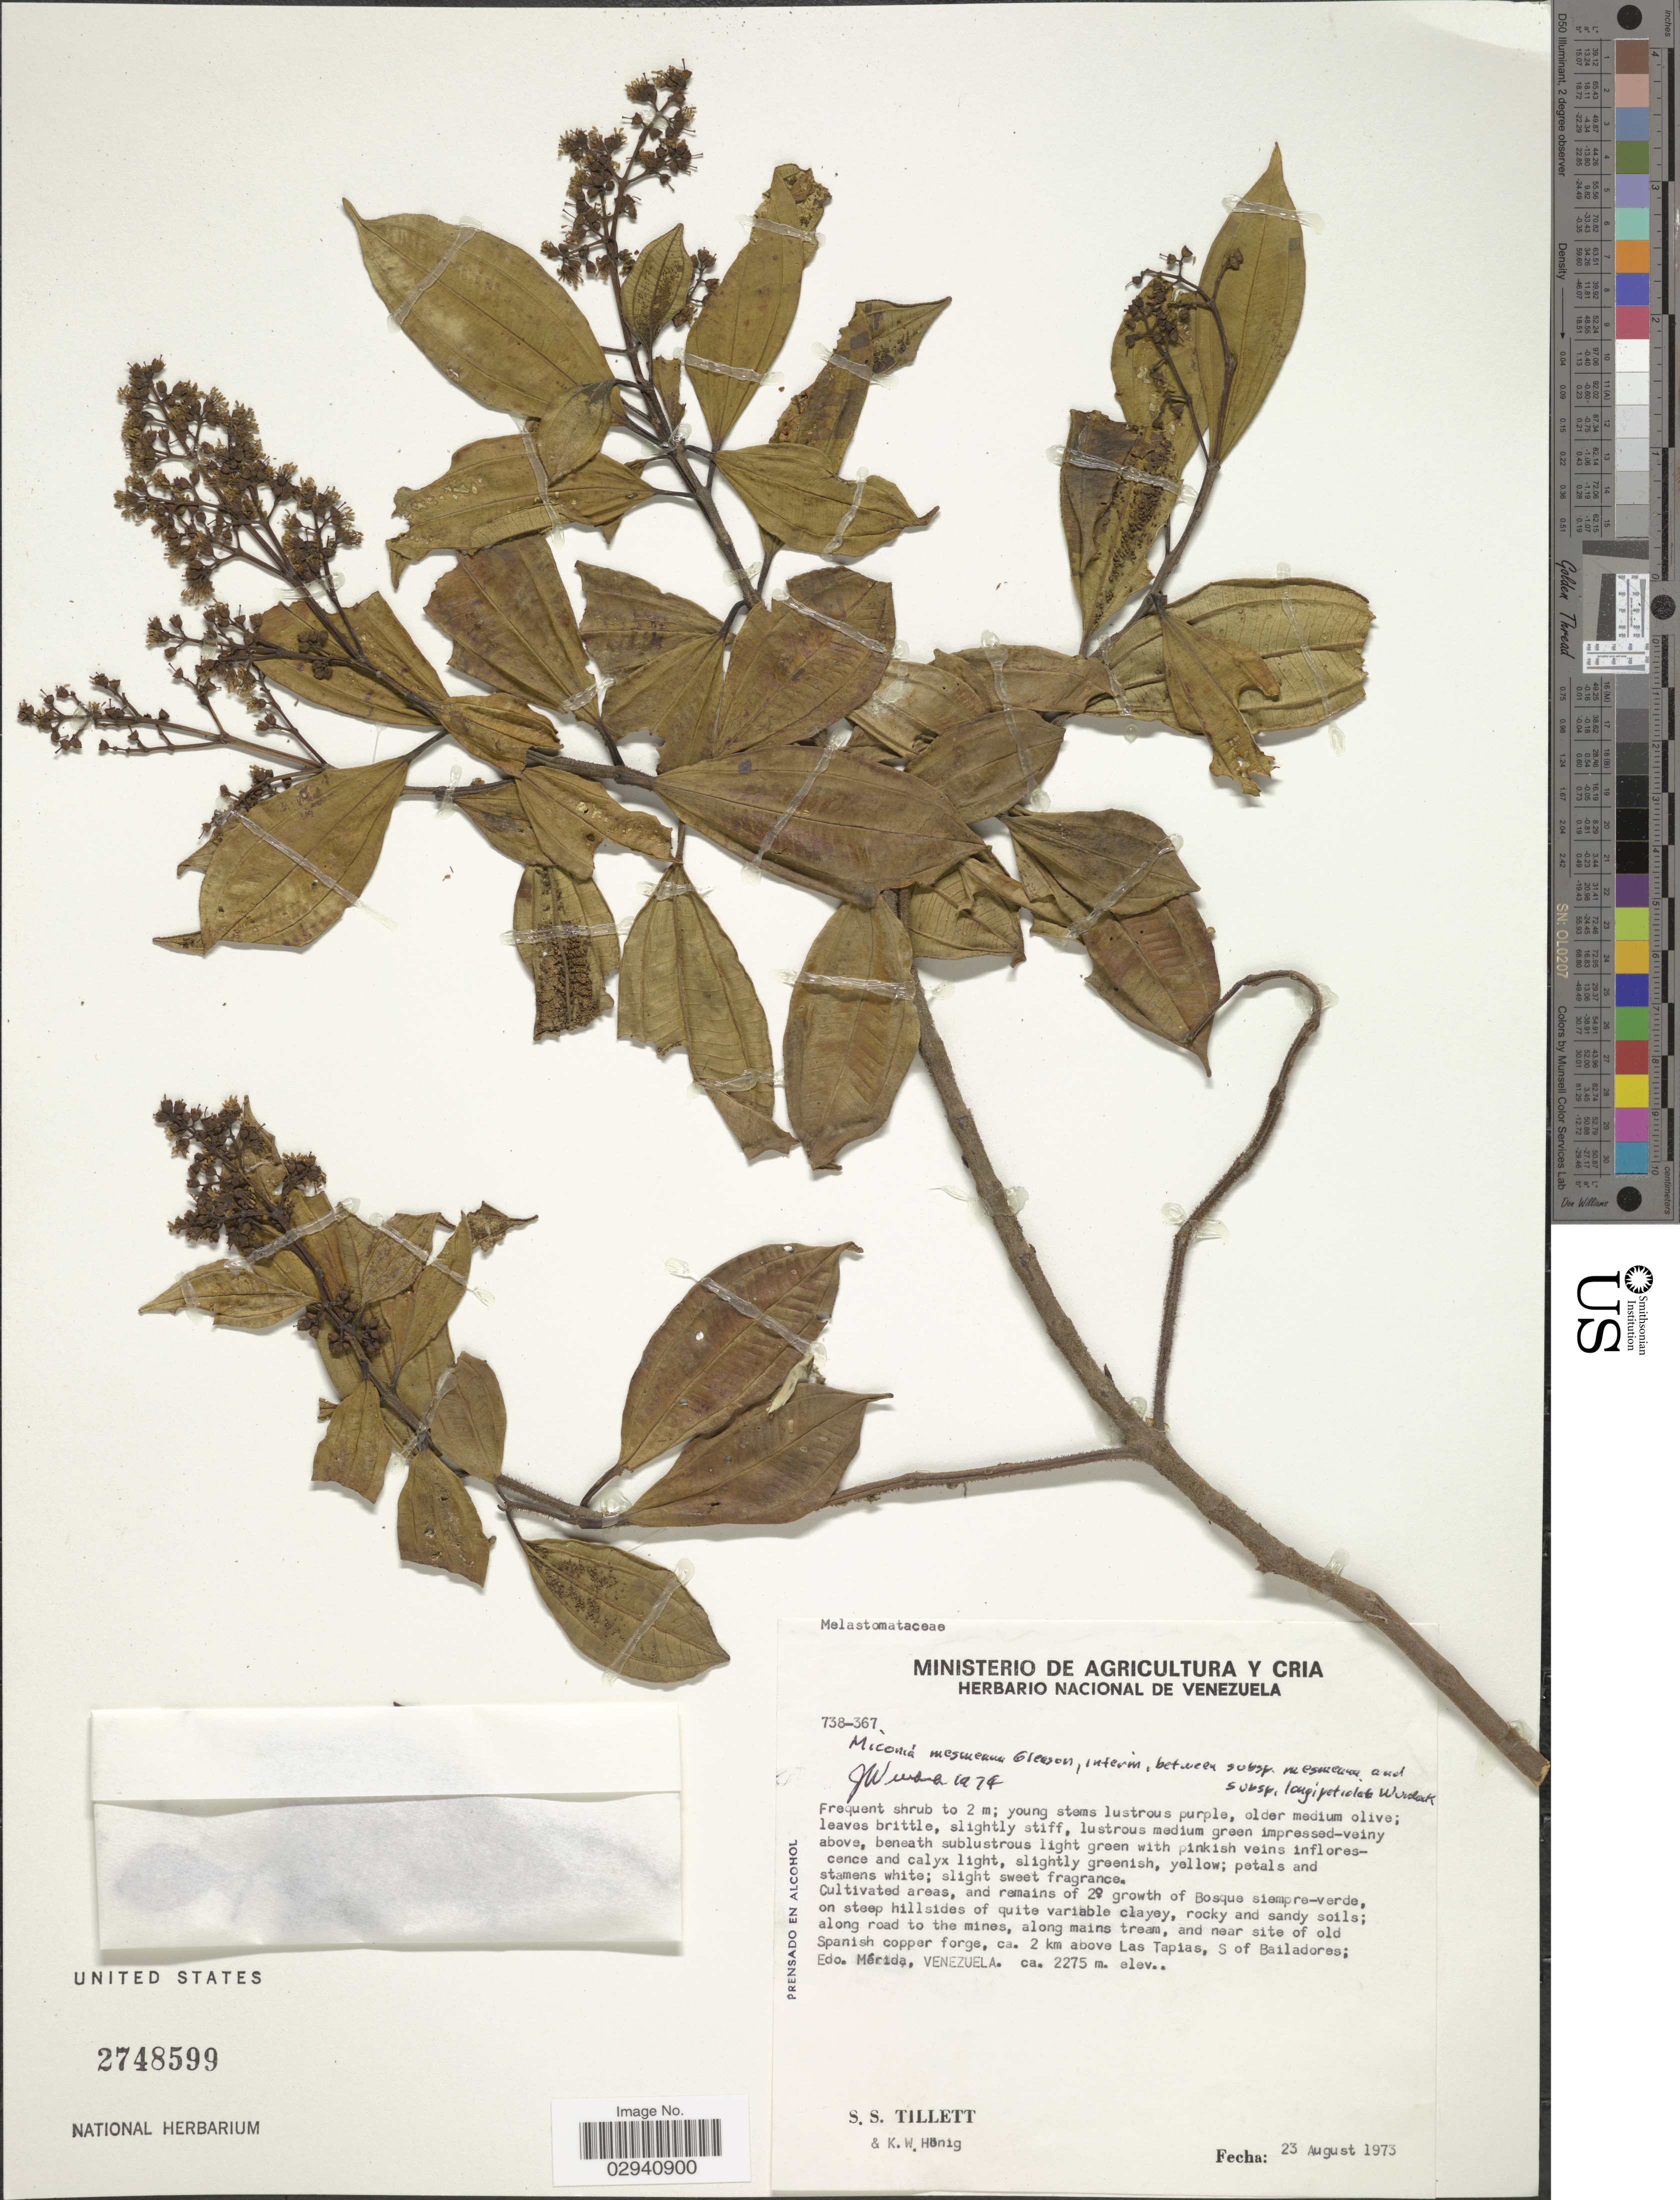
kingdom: Plantae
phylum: Tracheophyta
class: Magnoliopsida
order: Myrtales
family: Melastomataceae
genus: Miconia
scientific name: Miconia mesmeana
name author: Gleason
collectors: S. S. Tillett & K. Hönig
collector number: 738-367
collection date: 1973-08-23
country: Venezuela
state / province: Mérida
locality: Along road to the mines, along main stream, and near site of old Spanish copper forge, ca. 2 km above Las Tapias, S of Bailadores.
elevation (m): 2275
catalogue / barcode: US 2748599